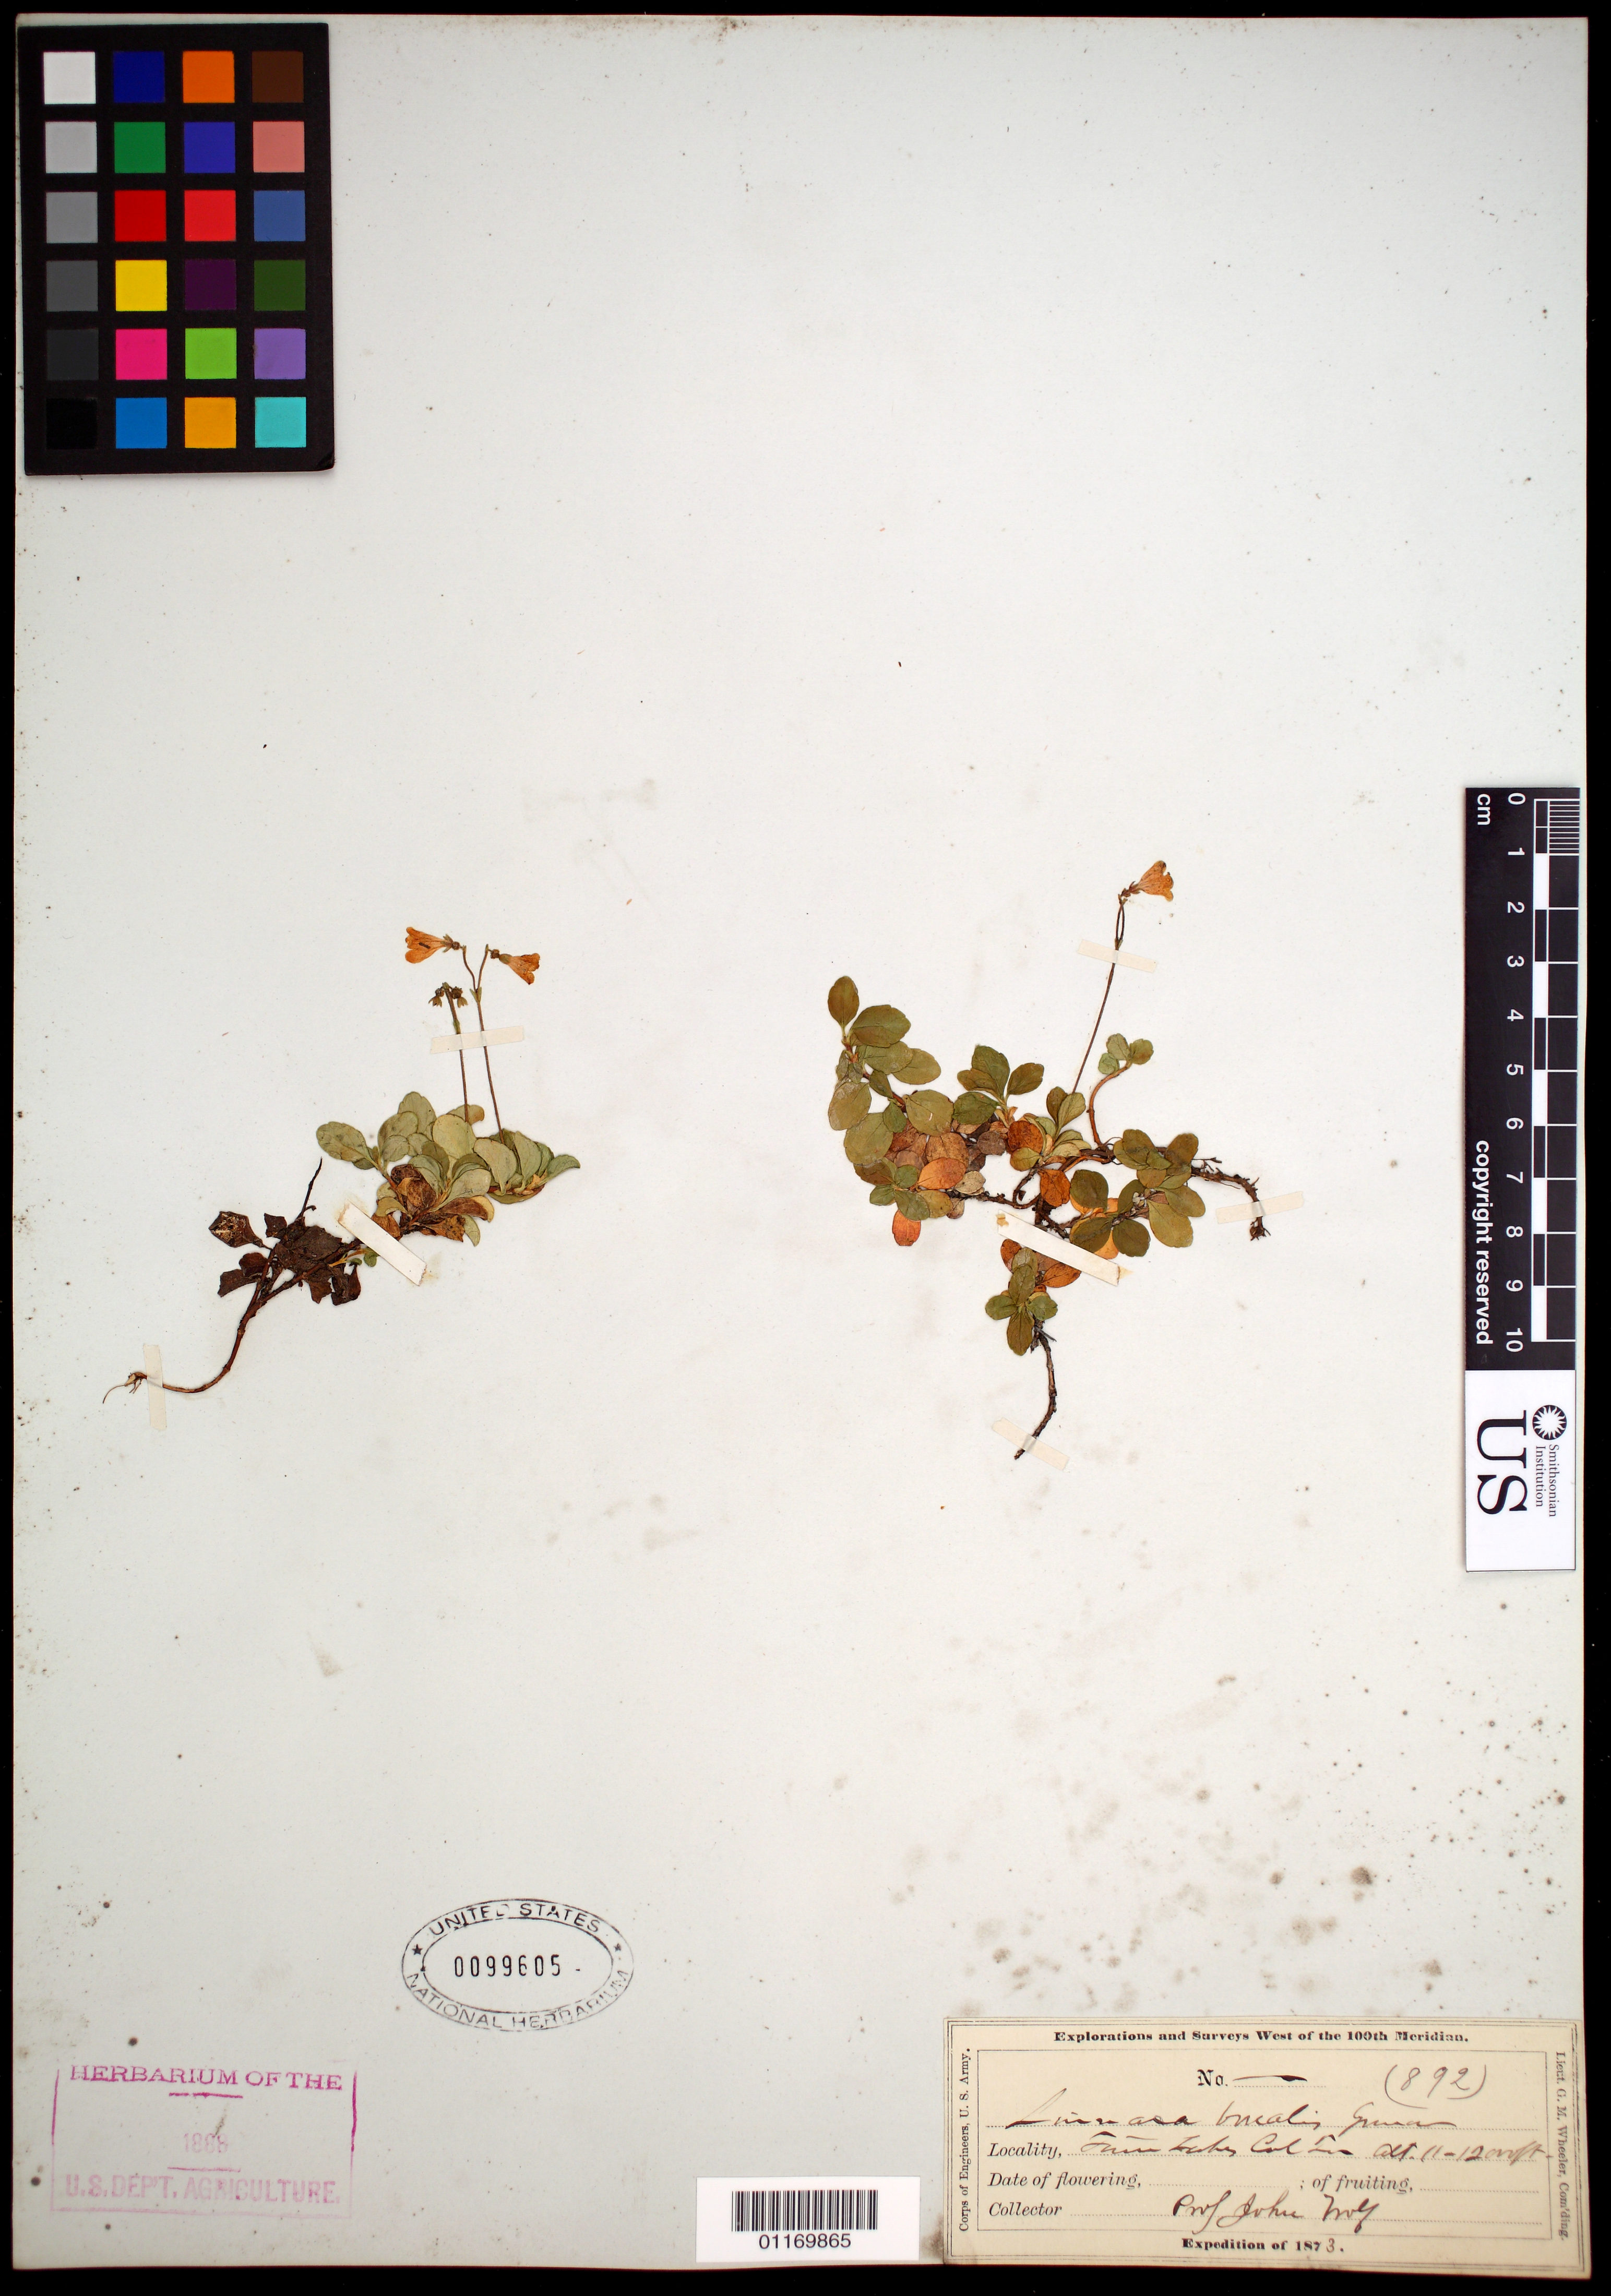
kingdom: Plantae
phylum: Tracheophyta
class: Magnoliopsida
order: Dipsacales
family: Caprifoliaceae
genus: Linnaea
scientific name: Linnaea borealis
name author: L.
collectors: J. Wolf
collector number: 892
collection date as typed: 1873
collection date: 1873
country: United States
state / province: Colorado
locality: Twin Lake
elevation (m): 3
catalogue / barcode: US 99605